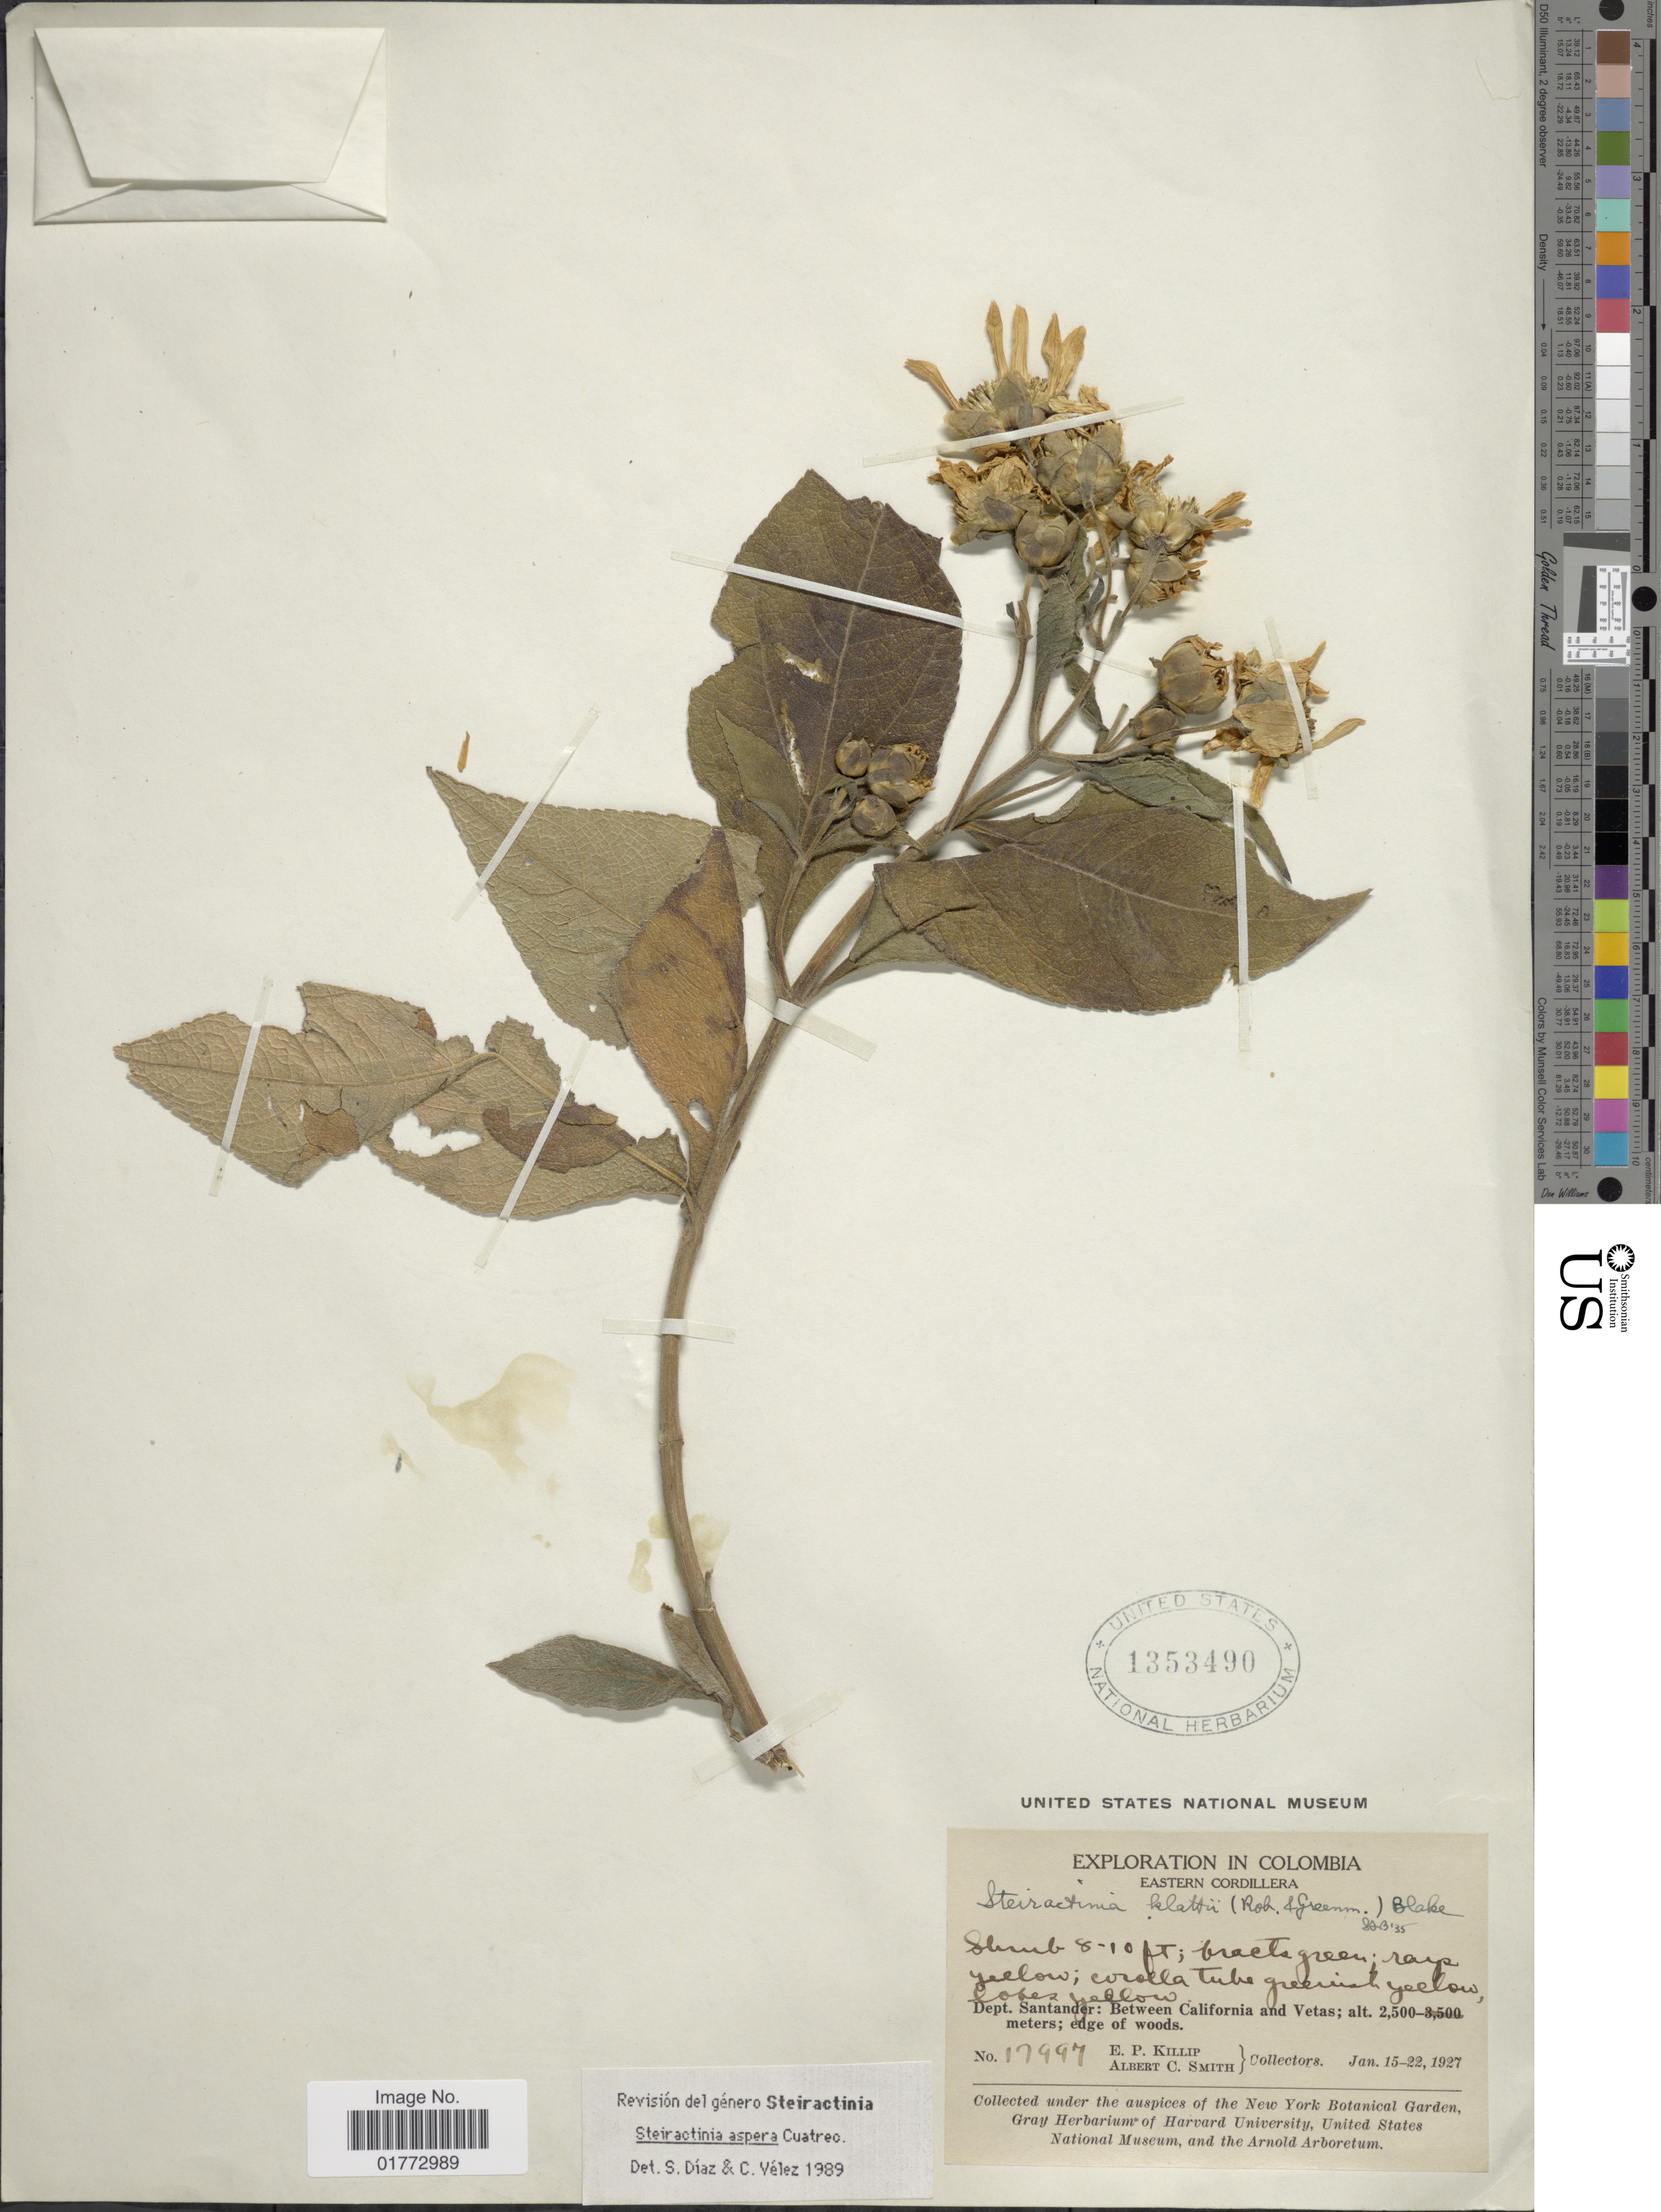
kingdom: Plantae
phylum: Tracheophyta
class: Magnoliopsida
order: Asterales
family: Asteraceae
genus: Steiractinia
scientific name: Steiractinia aspera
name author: Cuatrec.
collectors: E. P. Killip & A. C. Smith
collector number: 17997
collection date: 1927-01-15/1927-01-22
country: Colombia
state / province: Santander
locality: Eastern Cordillera, Between California and Vetas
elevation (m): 2500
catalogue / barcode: US 1353490